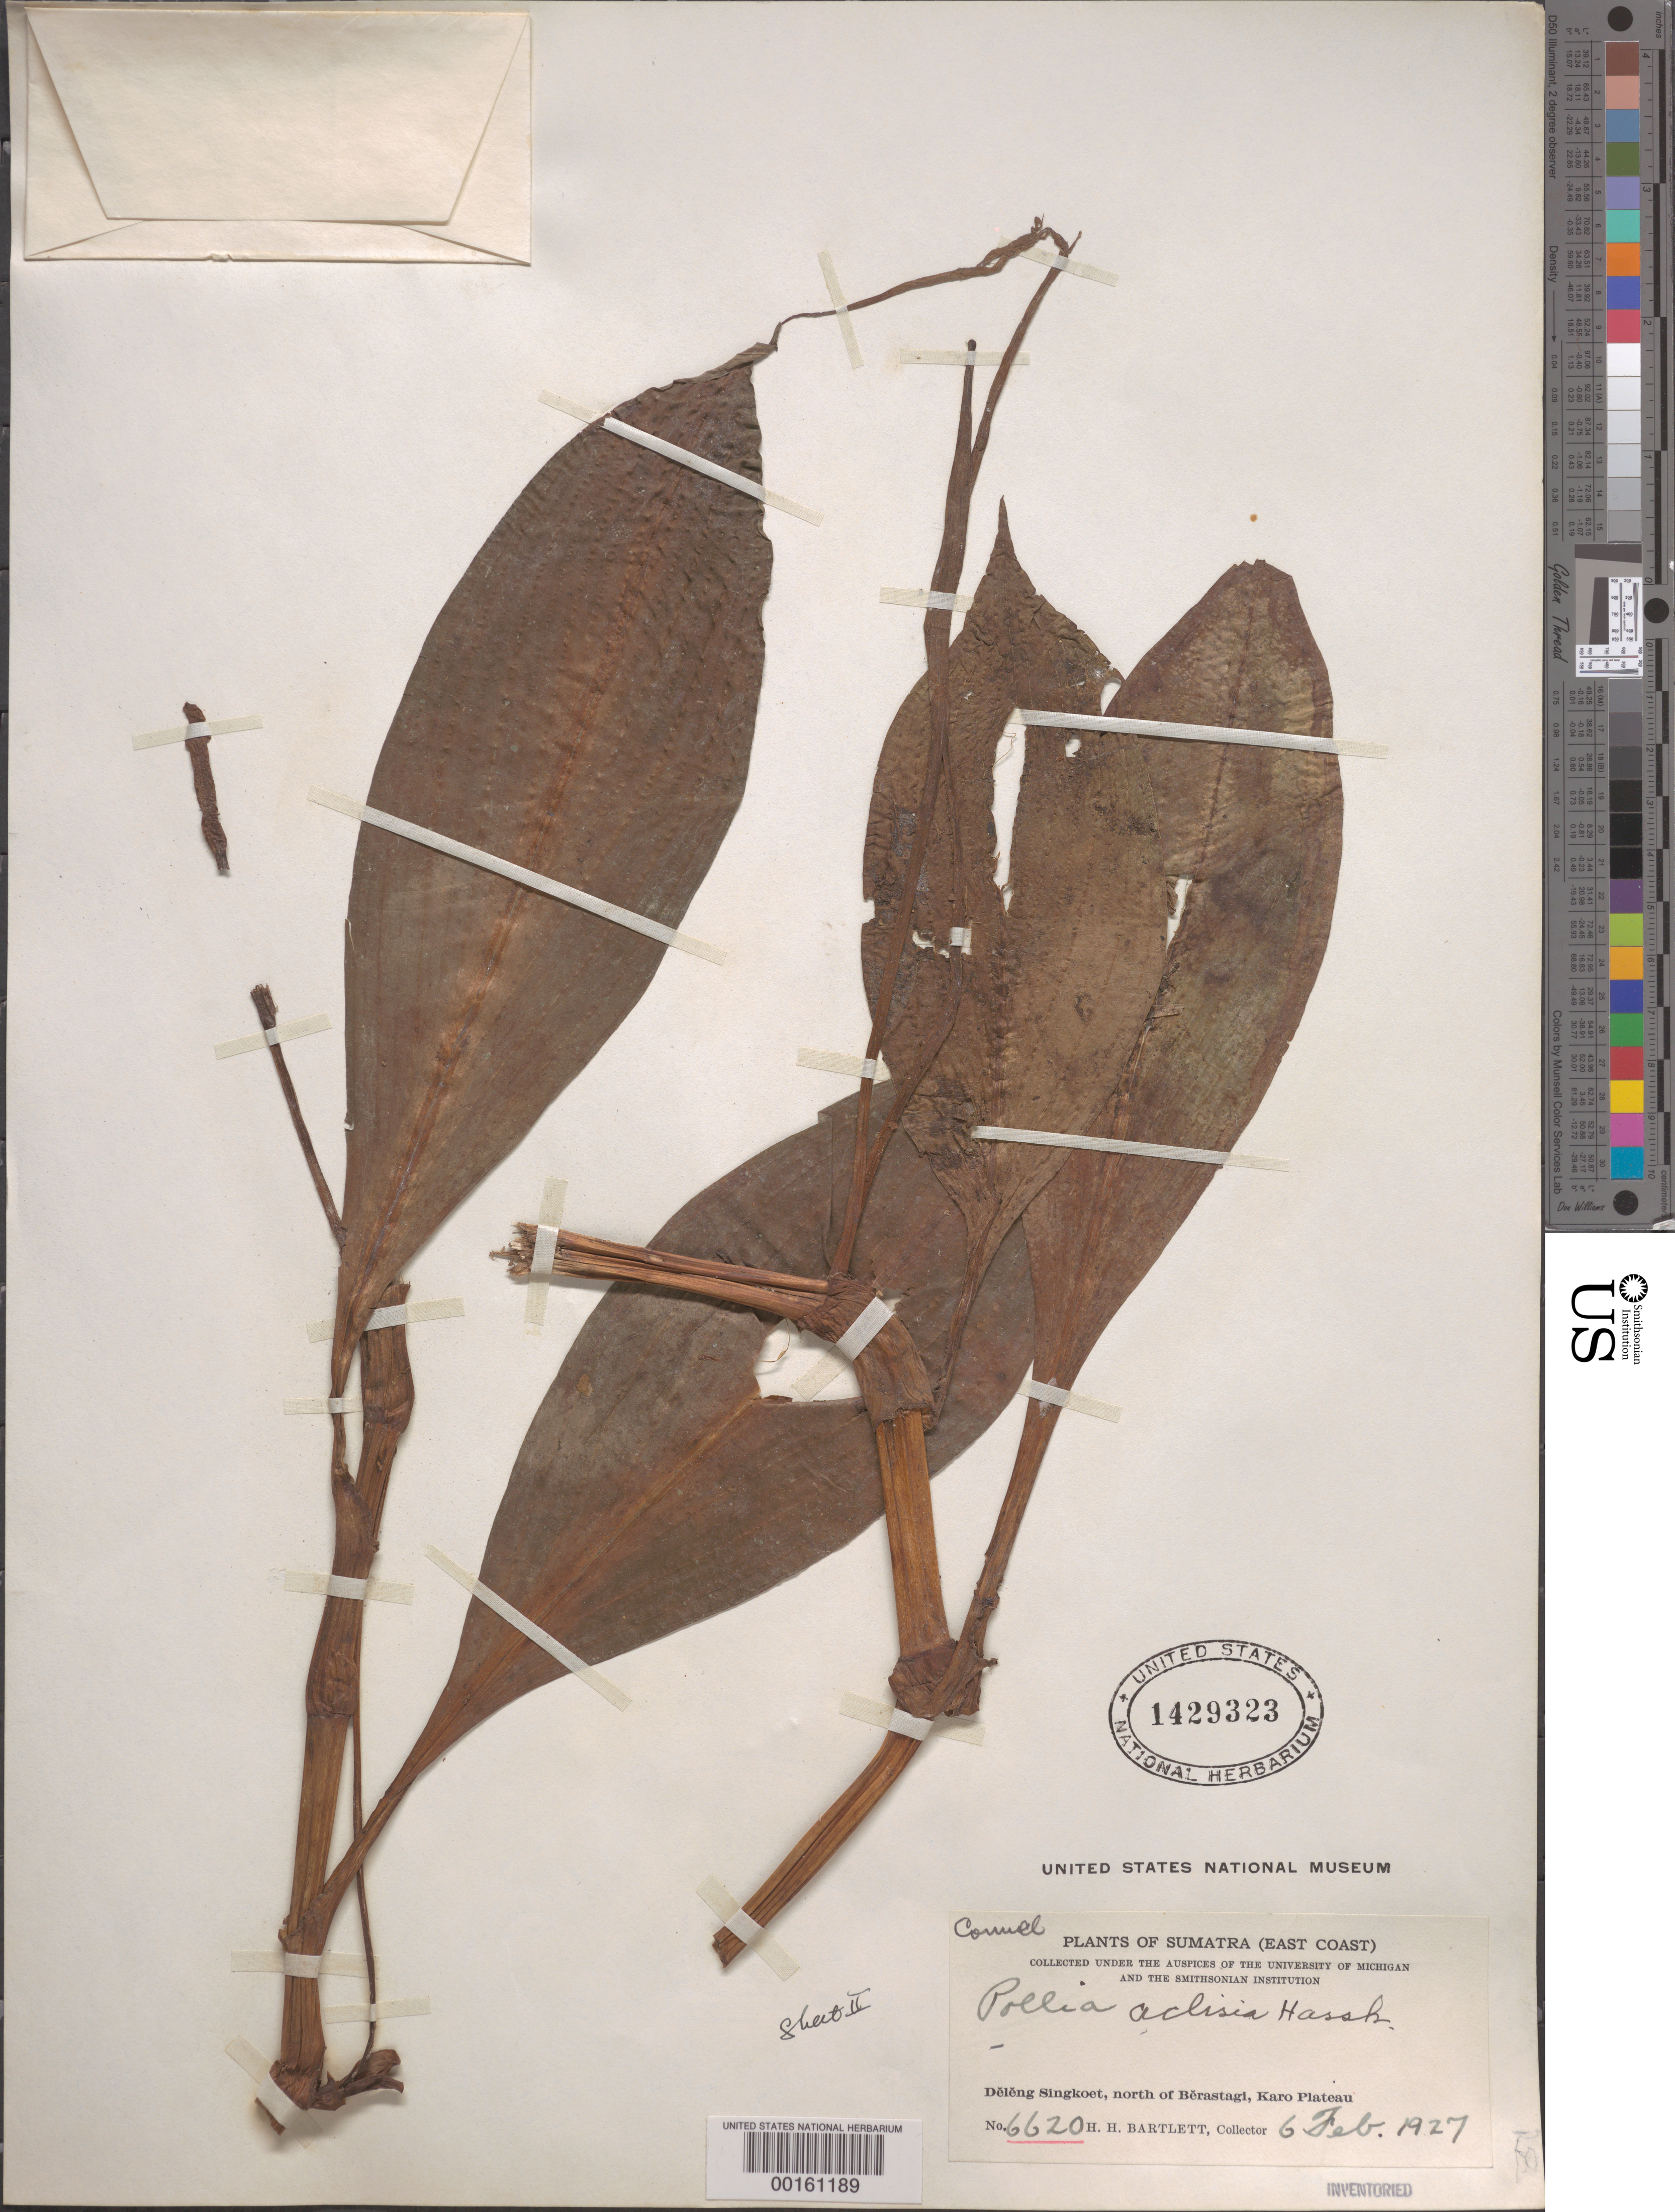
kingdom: Plantae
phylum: Tracheophyta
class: Liliopsida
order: Commelinales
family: Commelinaceae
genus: Pollia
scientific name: Pollia hasskarlii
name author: R.S. Rao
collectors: H. H. Bartlett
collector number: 6620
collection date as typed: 06 Feb 1927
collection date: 1927-02-06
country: Indonesia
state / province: Sumatra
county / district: Sumatera Utara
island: Sumatra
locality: Deleng Singkoet, N of Berastagi, Karo Plateau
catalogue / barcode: US 1429323